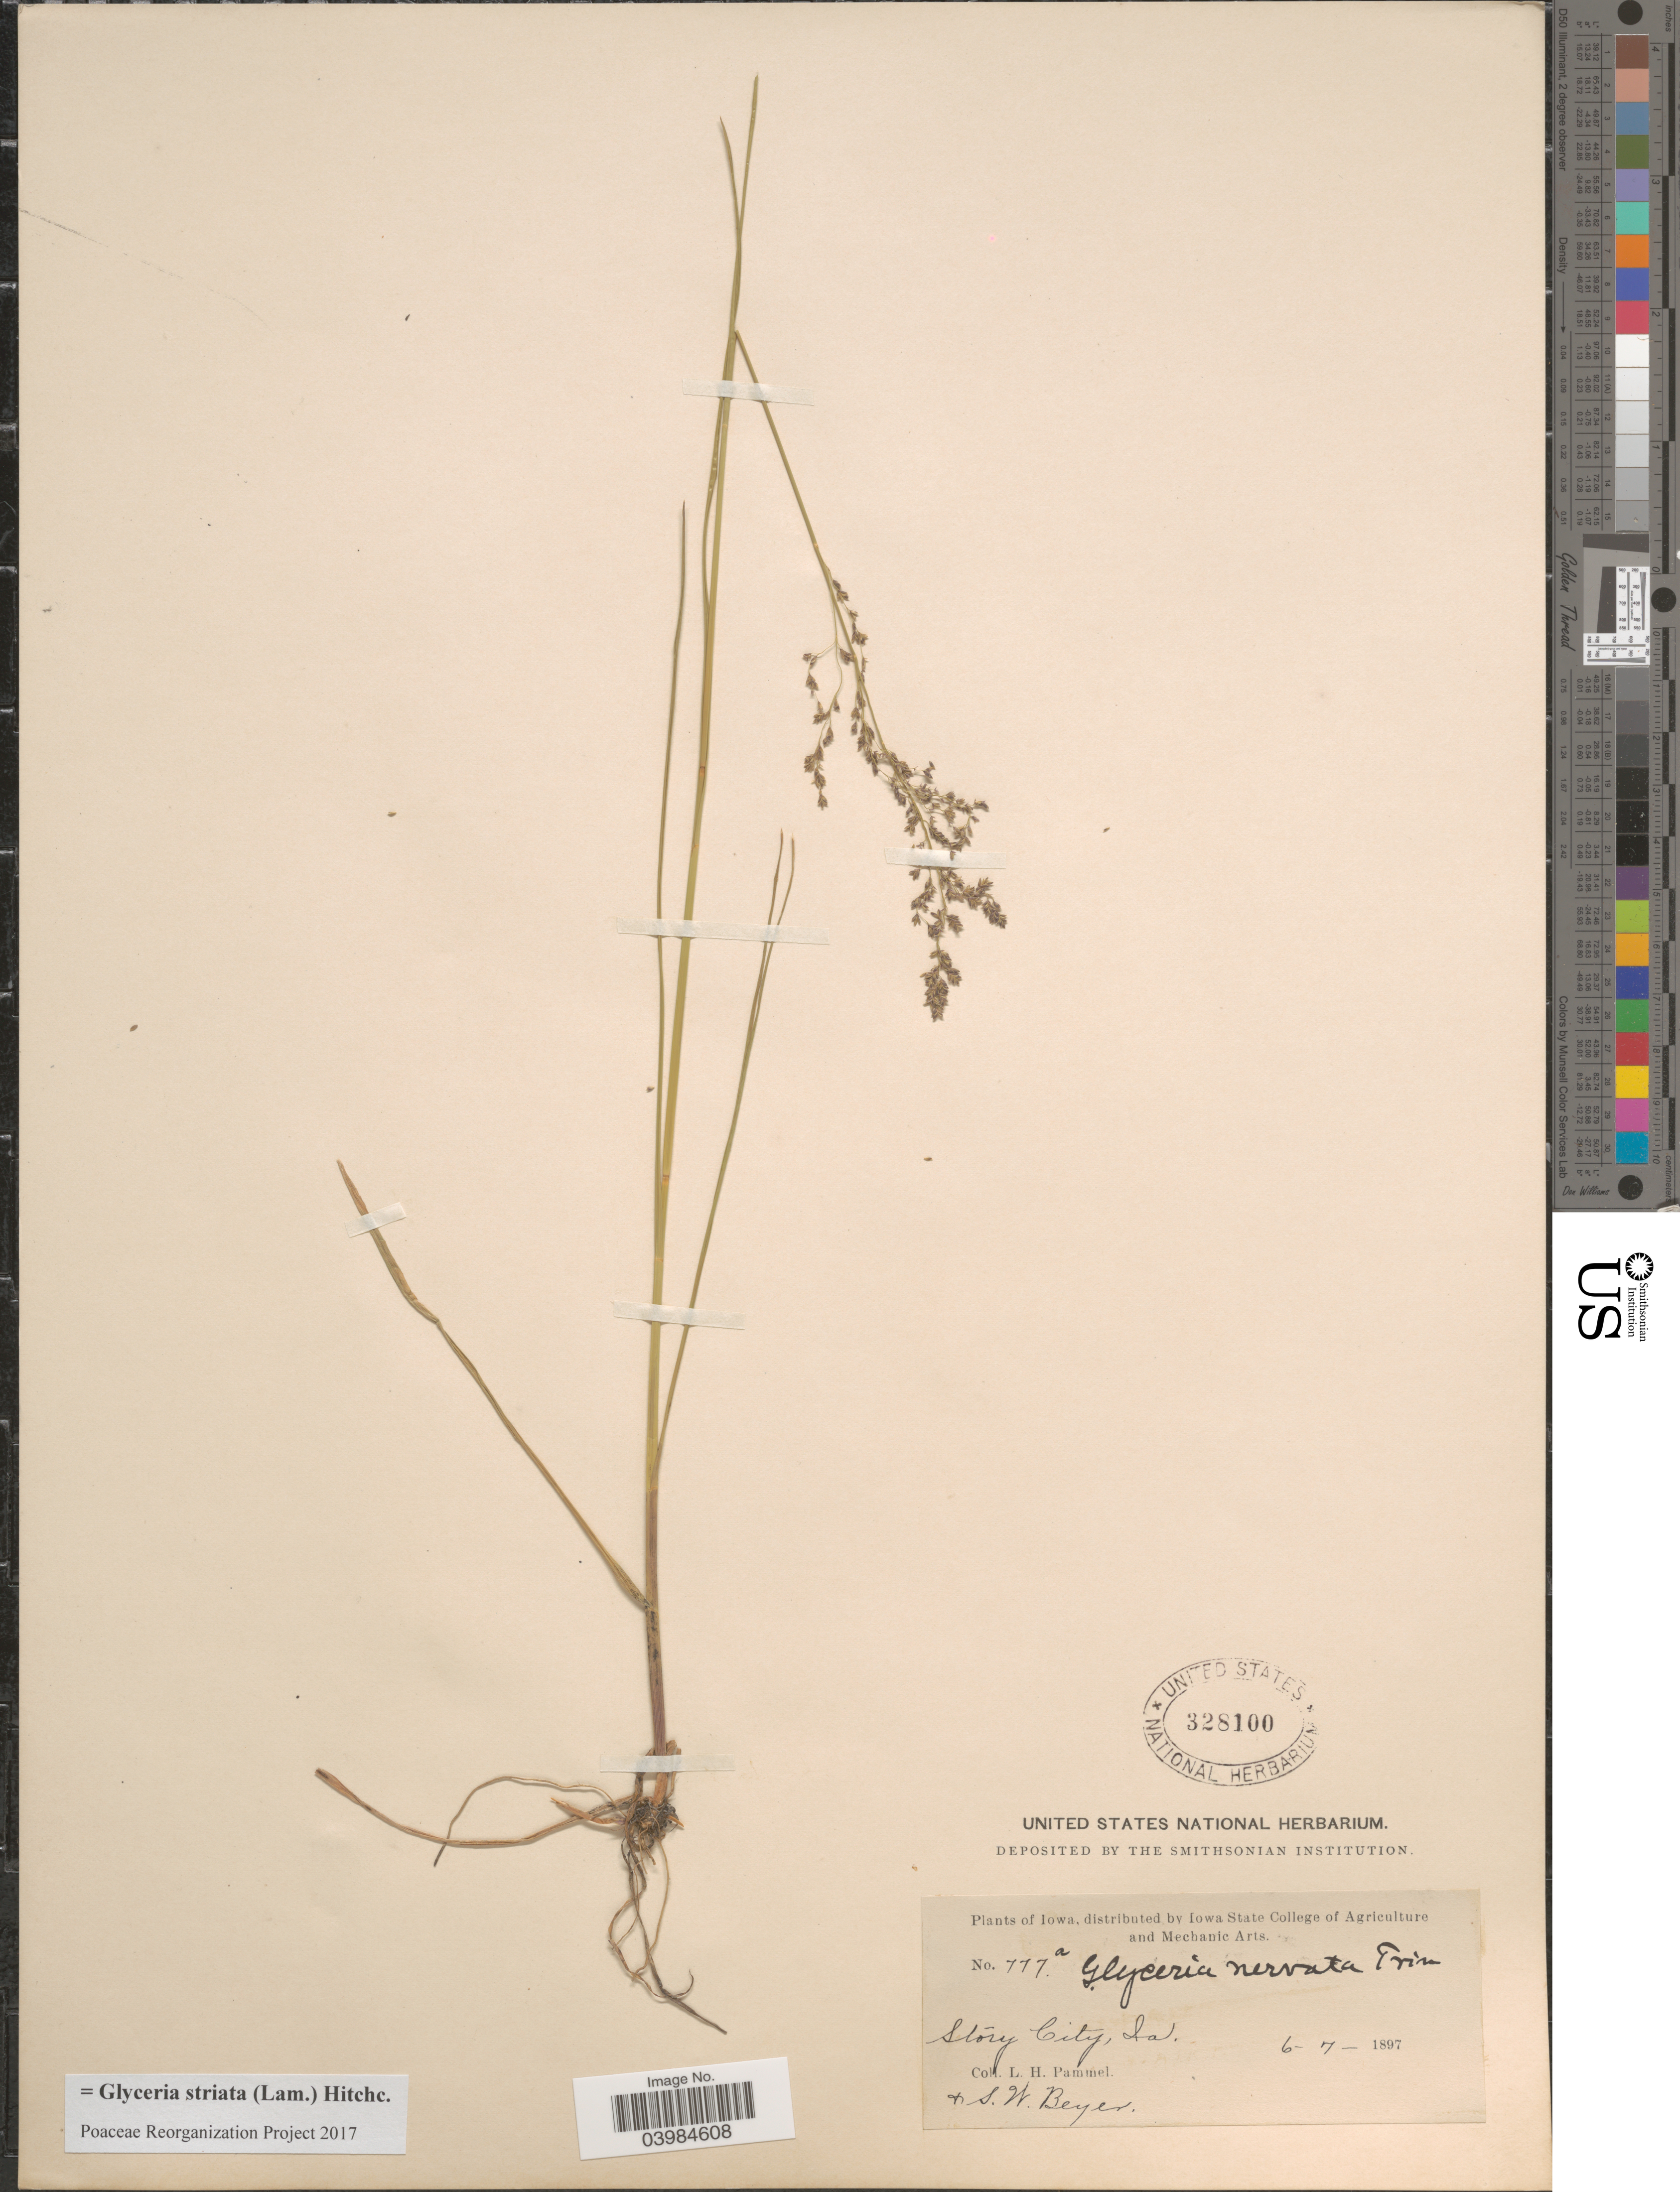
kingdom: Plantae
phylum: Tracheophyta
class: Liliopsida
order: Poales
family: Poaceae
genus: Glyceria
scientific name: Glyceria striata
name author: (Lam.) Hitchc.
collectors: L. Pammel & S. W. Beyer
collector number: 777a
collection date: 1897-06-07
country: United States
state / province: Iowa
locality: Story City.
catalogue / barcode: US 328100